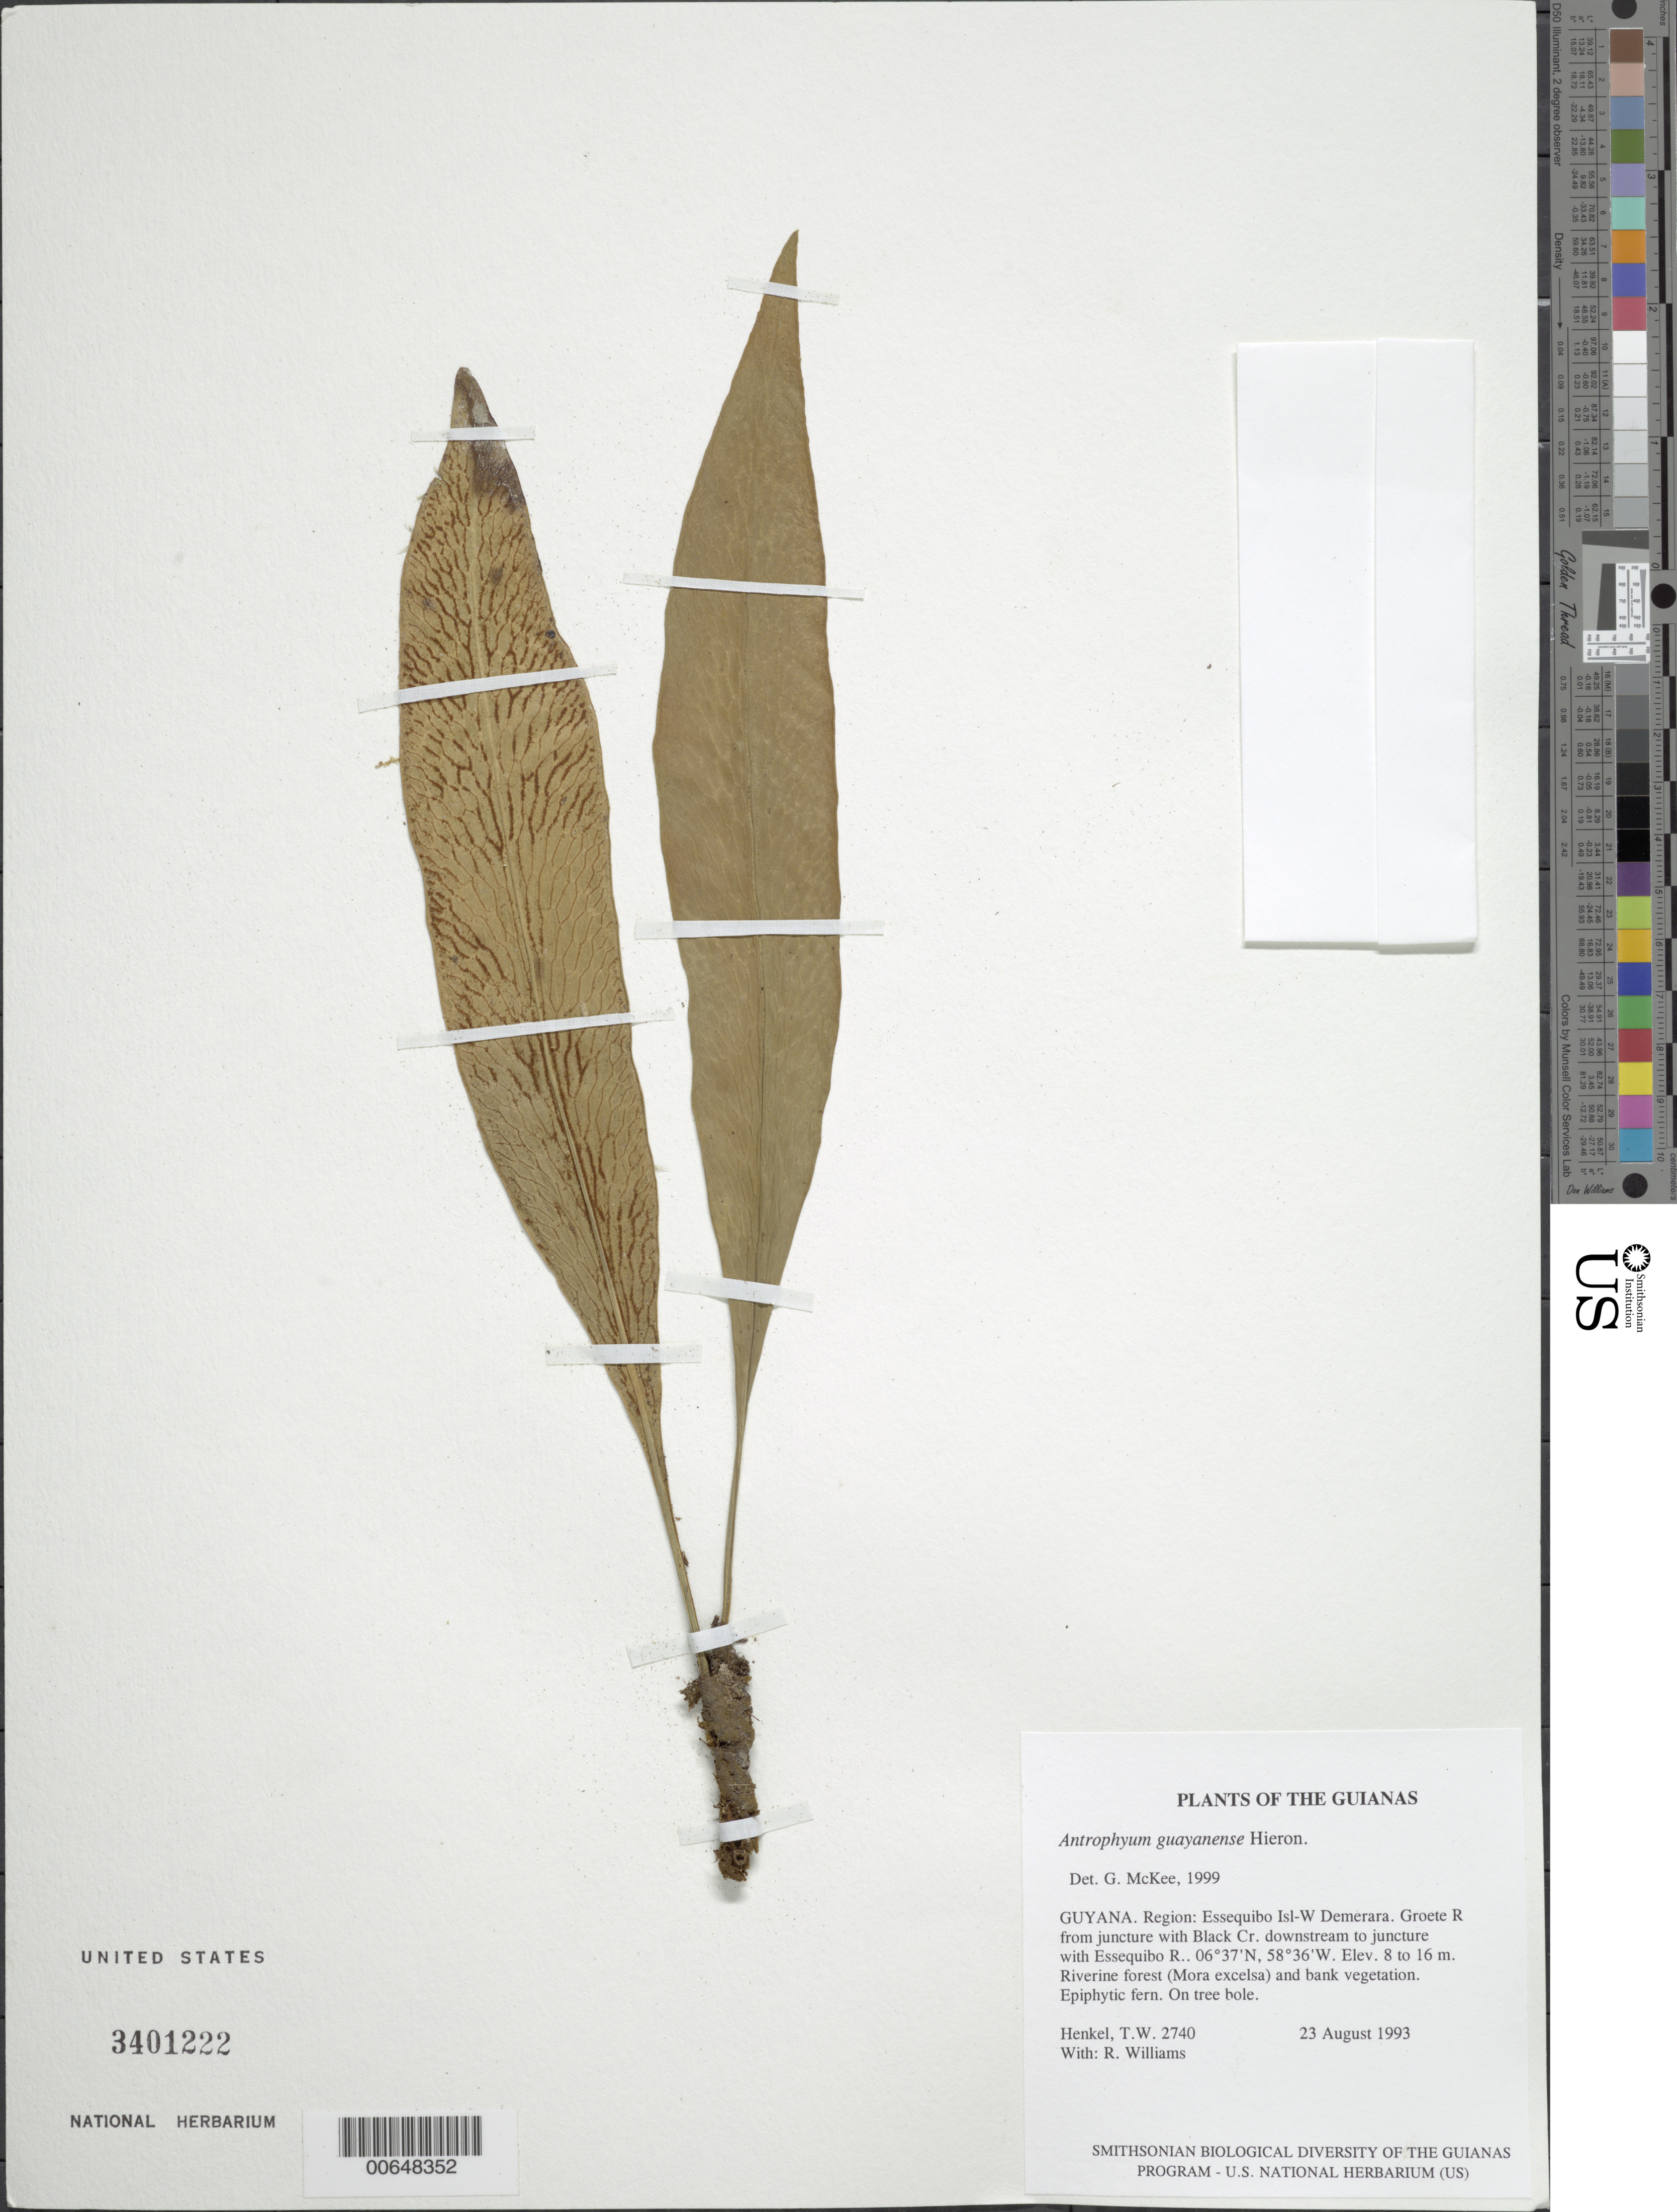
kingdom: Plantae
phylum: Tracheophyta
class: Polypodiopsida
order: Polypodiales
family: Pteridaceae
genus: Polytaenium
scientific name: Polytaenium guayanense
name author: (Hieron.) Alston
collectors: T. Henkel & R. Williams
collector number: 2740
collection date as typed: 23 August 1993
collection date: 1993-08-23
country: Guyana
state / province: Essequibo Isl-W. Demerara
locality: Groete R from juncture with Black Cr. downstream to juncture with Essequibo R.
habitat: Riverine forest (Mora excelsa) and bank vegetation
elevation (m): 8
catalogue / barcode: US 3401222